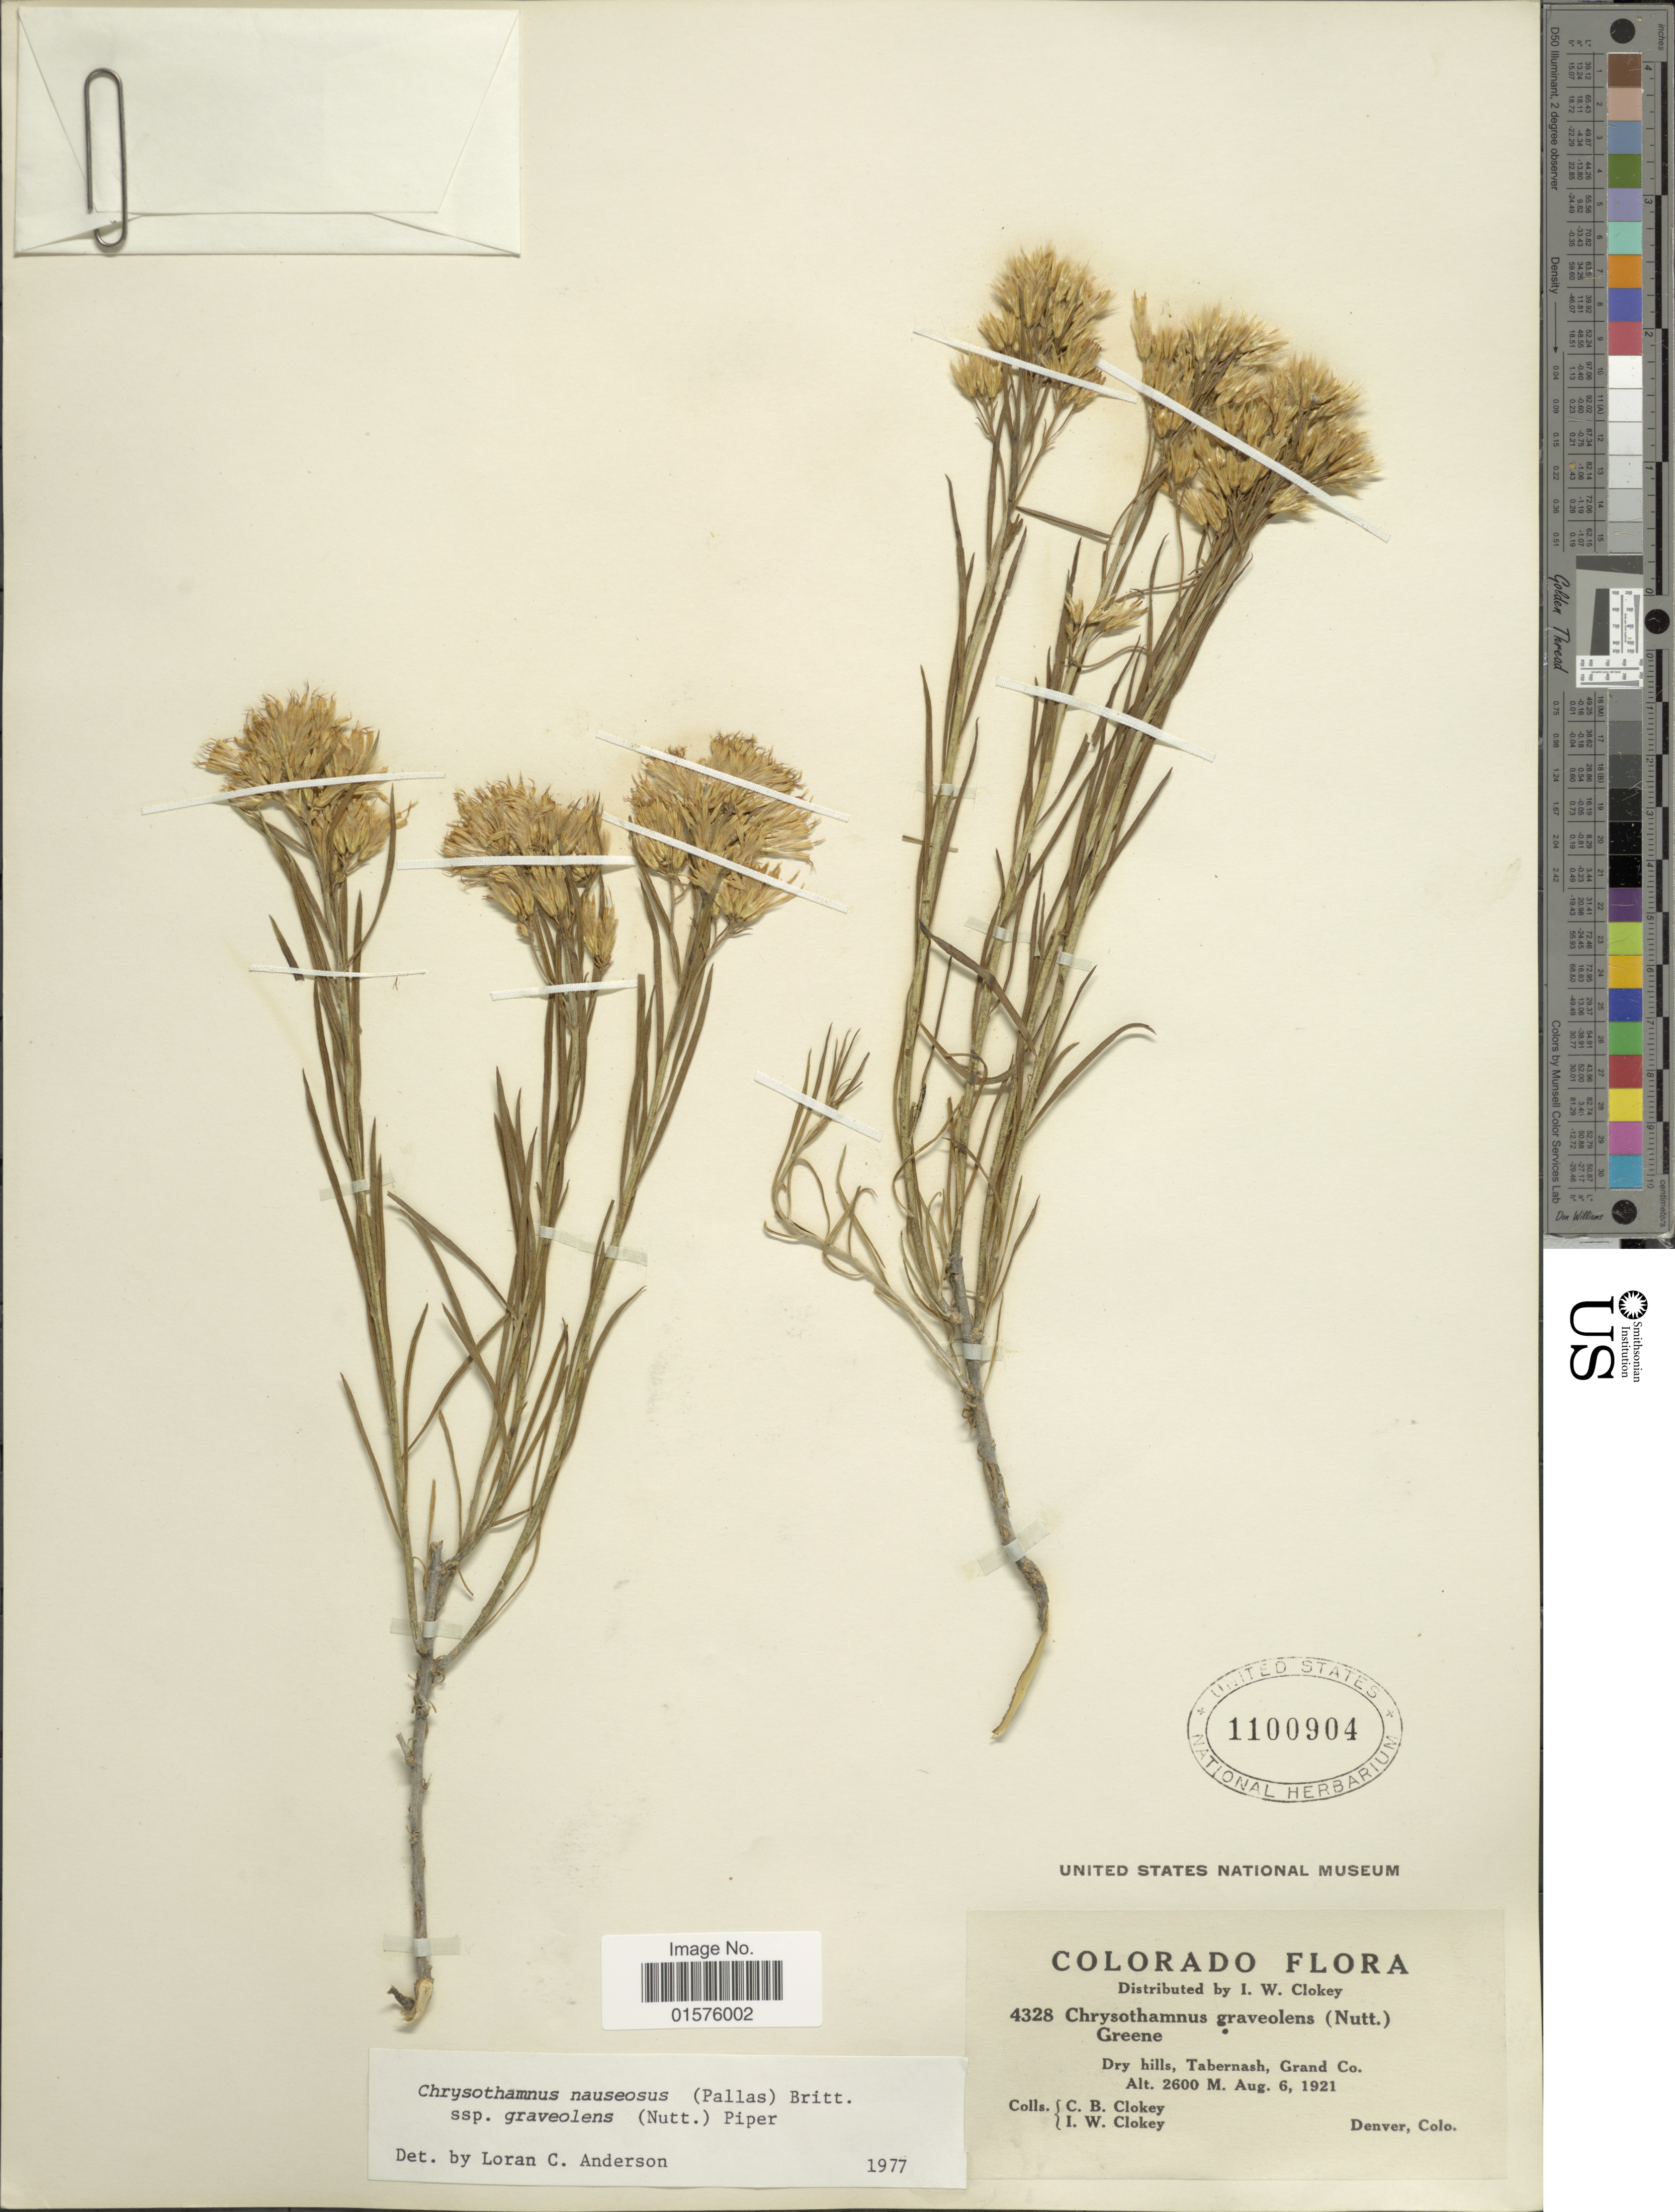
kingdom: Plantae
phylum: Tracheophyta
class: Magnoliopsida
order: Asterales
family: Asteraceae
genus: Ericameria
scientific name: Ericameria nauseosa var. graveolens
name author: (Nutt.) Reveal & Schuyler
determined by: Urbatsch, Lowell E., Curator (LSU), Louisiana State University (UNITED STATES)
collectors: C. Clokey & I. W. Clokey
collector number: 4328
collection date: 1921-08-06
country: United States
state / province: Colorado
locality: Tabernas, Grand Co.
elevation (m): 2600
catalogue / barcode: US 1100904